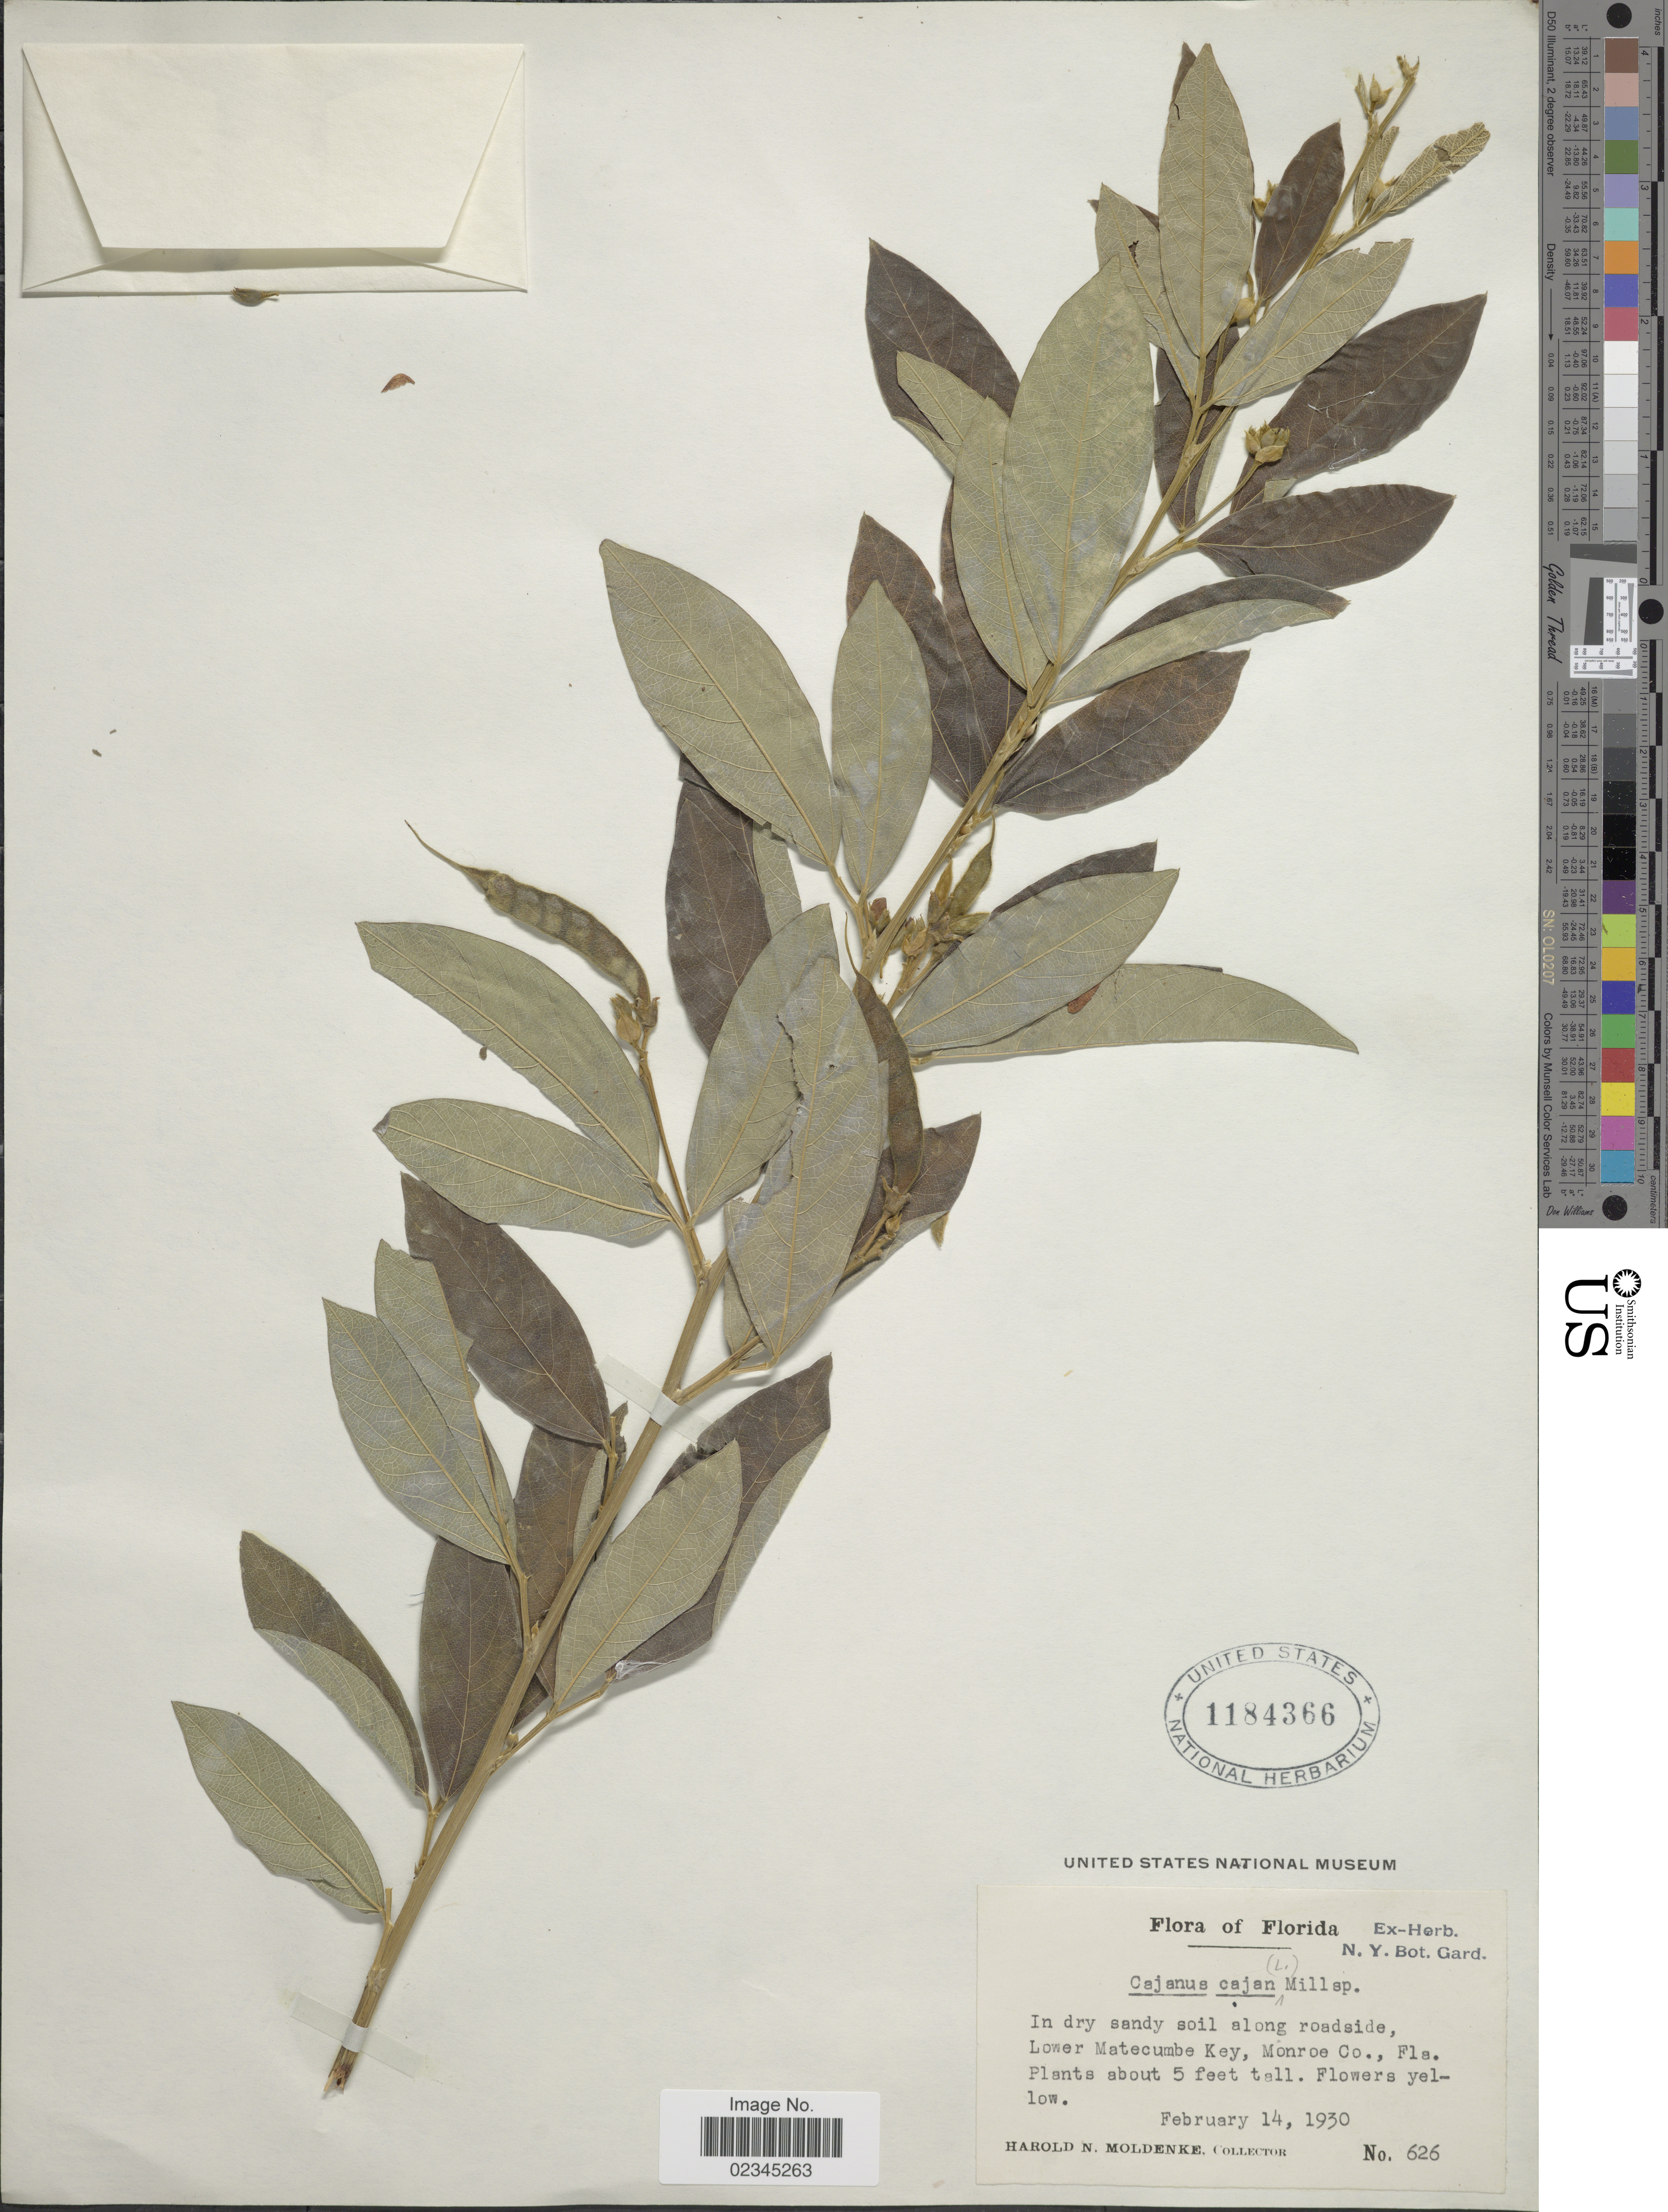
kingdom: Plantae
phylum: Tracheophyta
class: Magnoliopsida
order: Fabales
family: Fabaceae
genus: Cajanus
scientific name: Cajanus cajan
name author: (L.) Huth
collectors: H. N. Moldenke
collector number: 626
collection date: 1930-02-14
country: United States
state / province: Florida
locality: Lower Matecumbe Key, Monroe Co.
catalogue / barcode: US 1184366